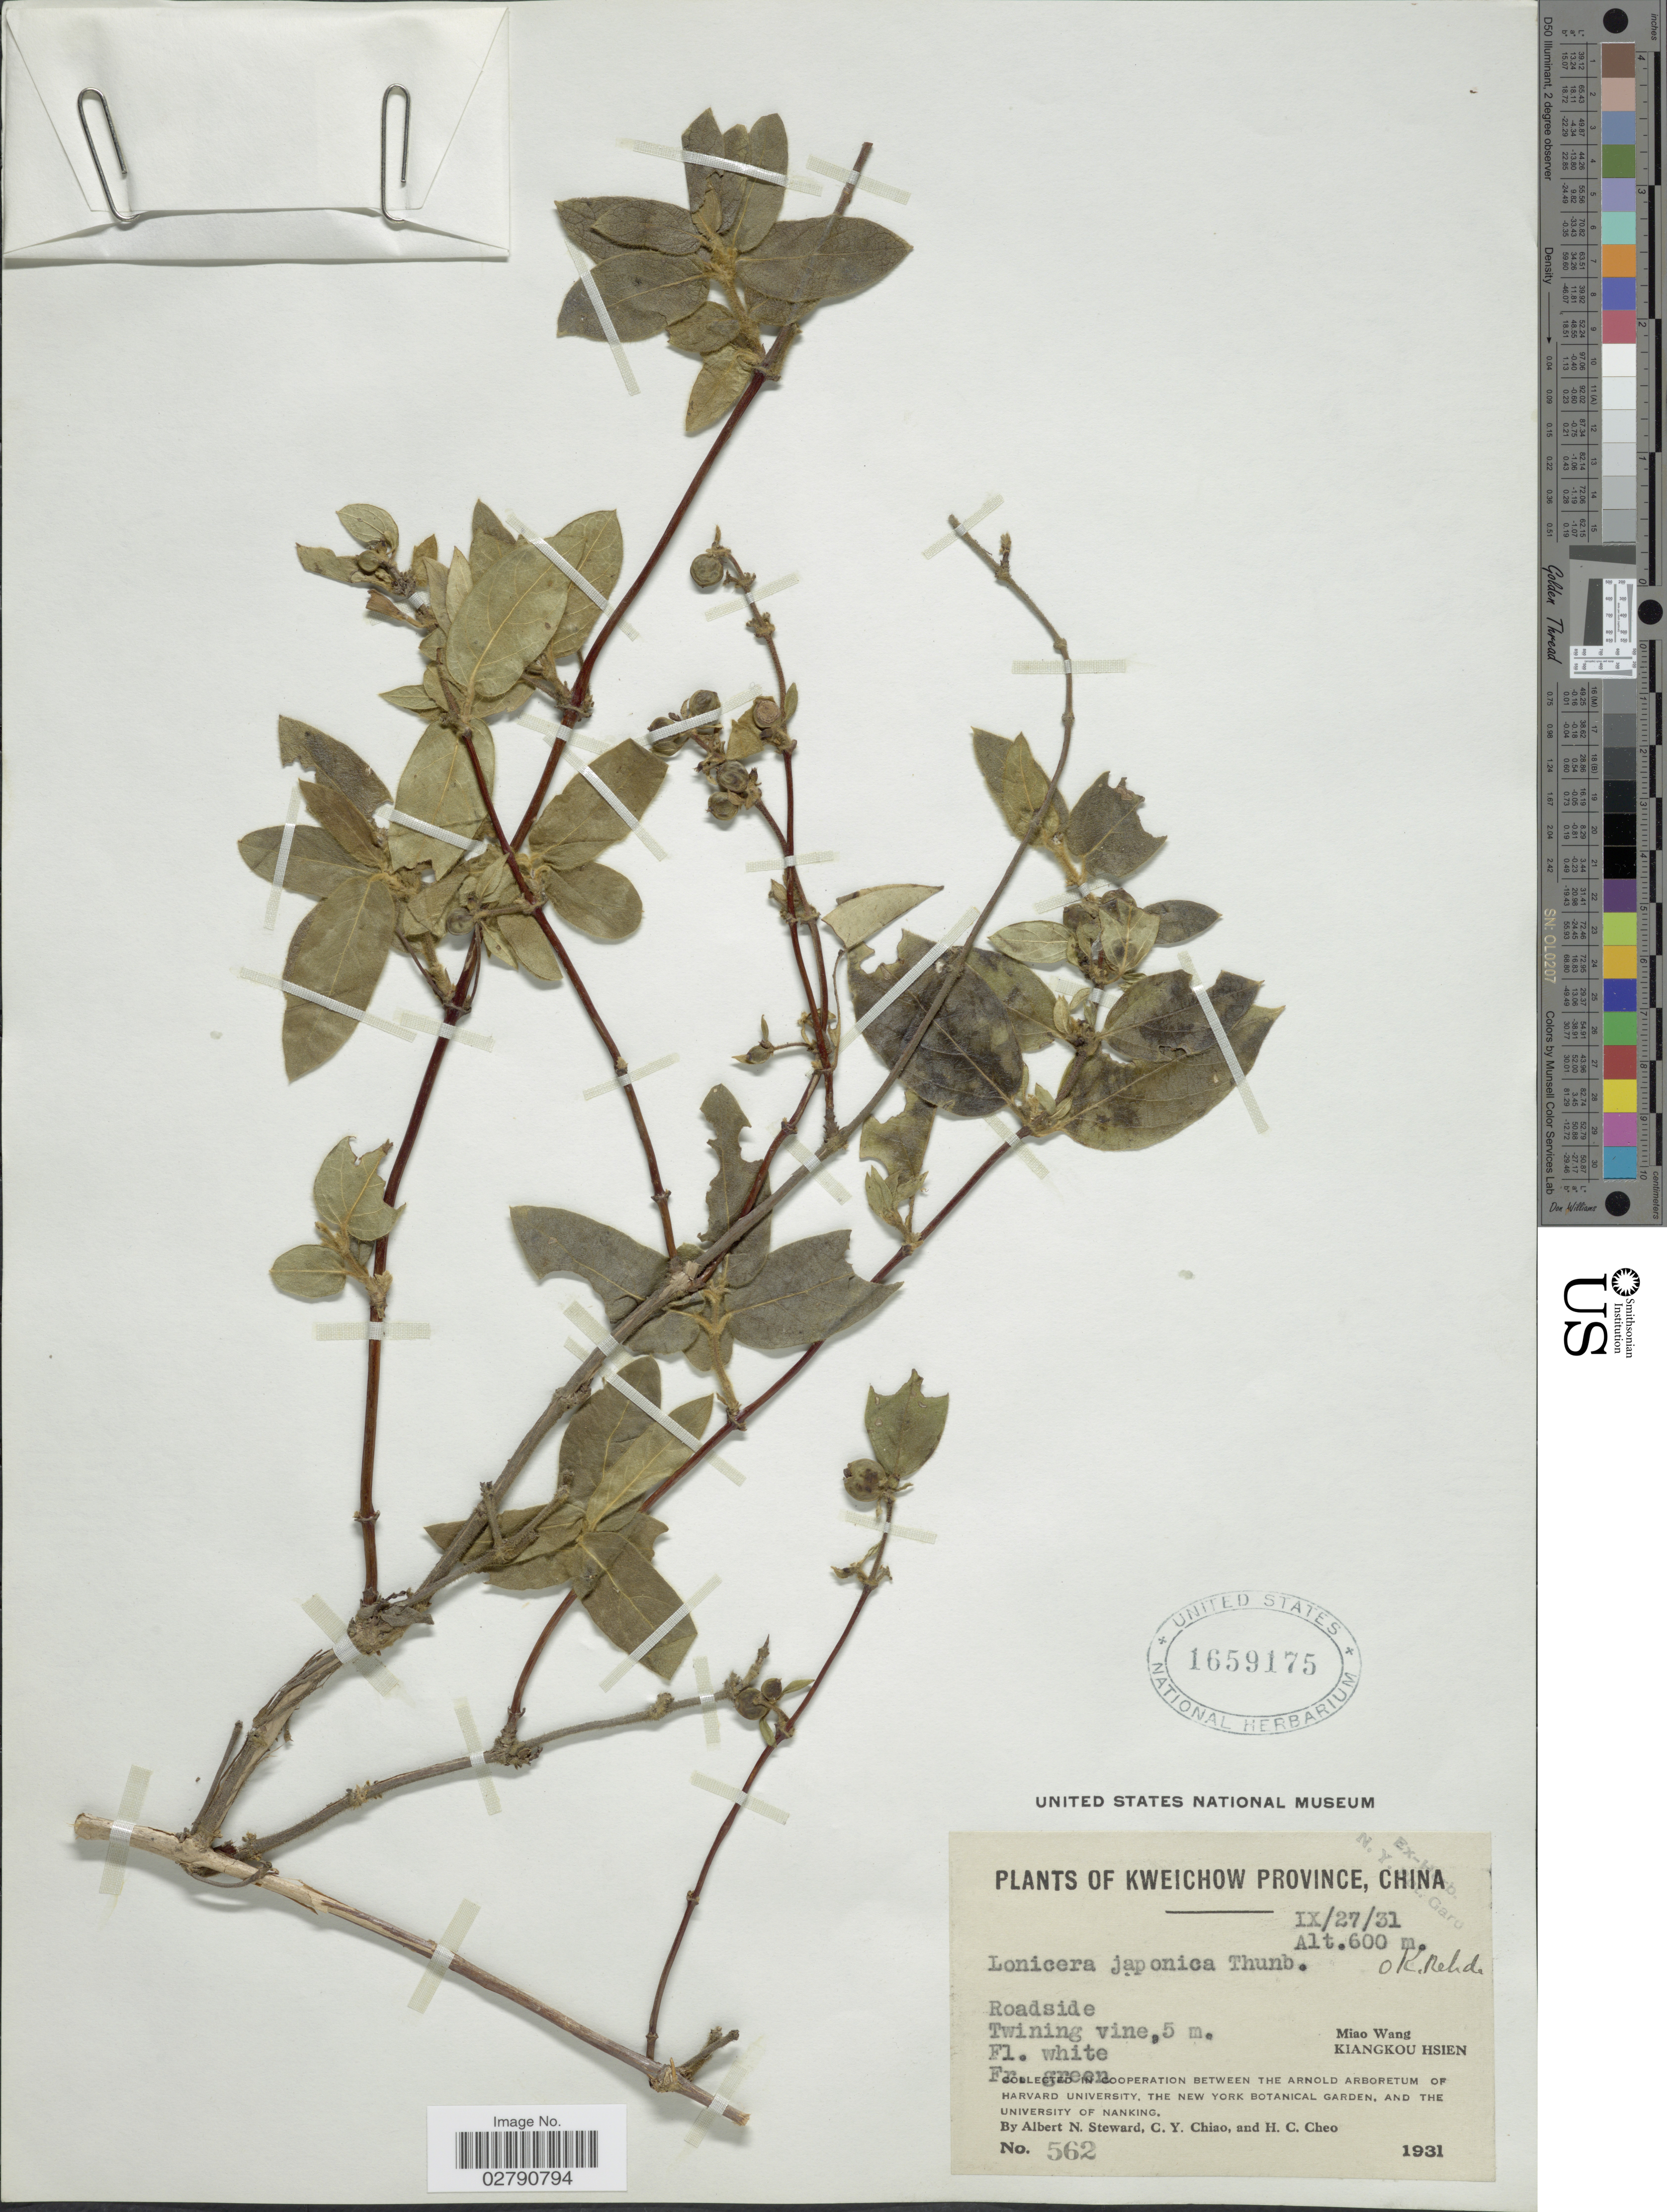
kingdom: Plantae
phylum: Tracheophyta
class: Magnoliopsida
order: Dipsacales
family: Caprifoliaceae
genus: Lonicera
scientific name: Lonicera japonica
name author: Thunb.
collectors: A. N. Steward, C. Y. Chiao & H. Cheo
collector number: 562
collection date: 1931-09-27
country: China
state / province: Guizhou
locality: Kweichow Province. Miao Wang, Kiangkou Hsien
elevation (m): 600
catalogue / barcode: US 1659175